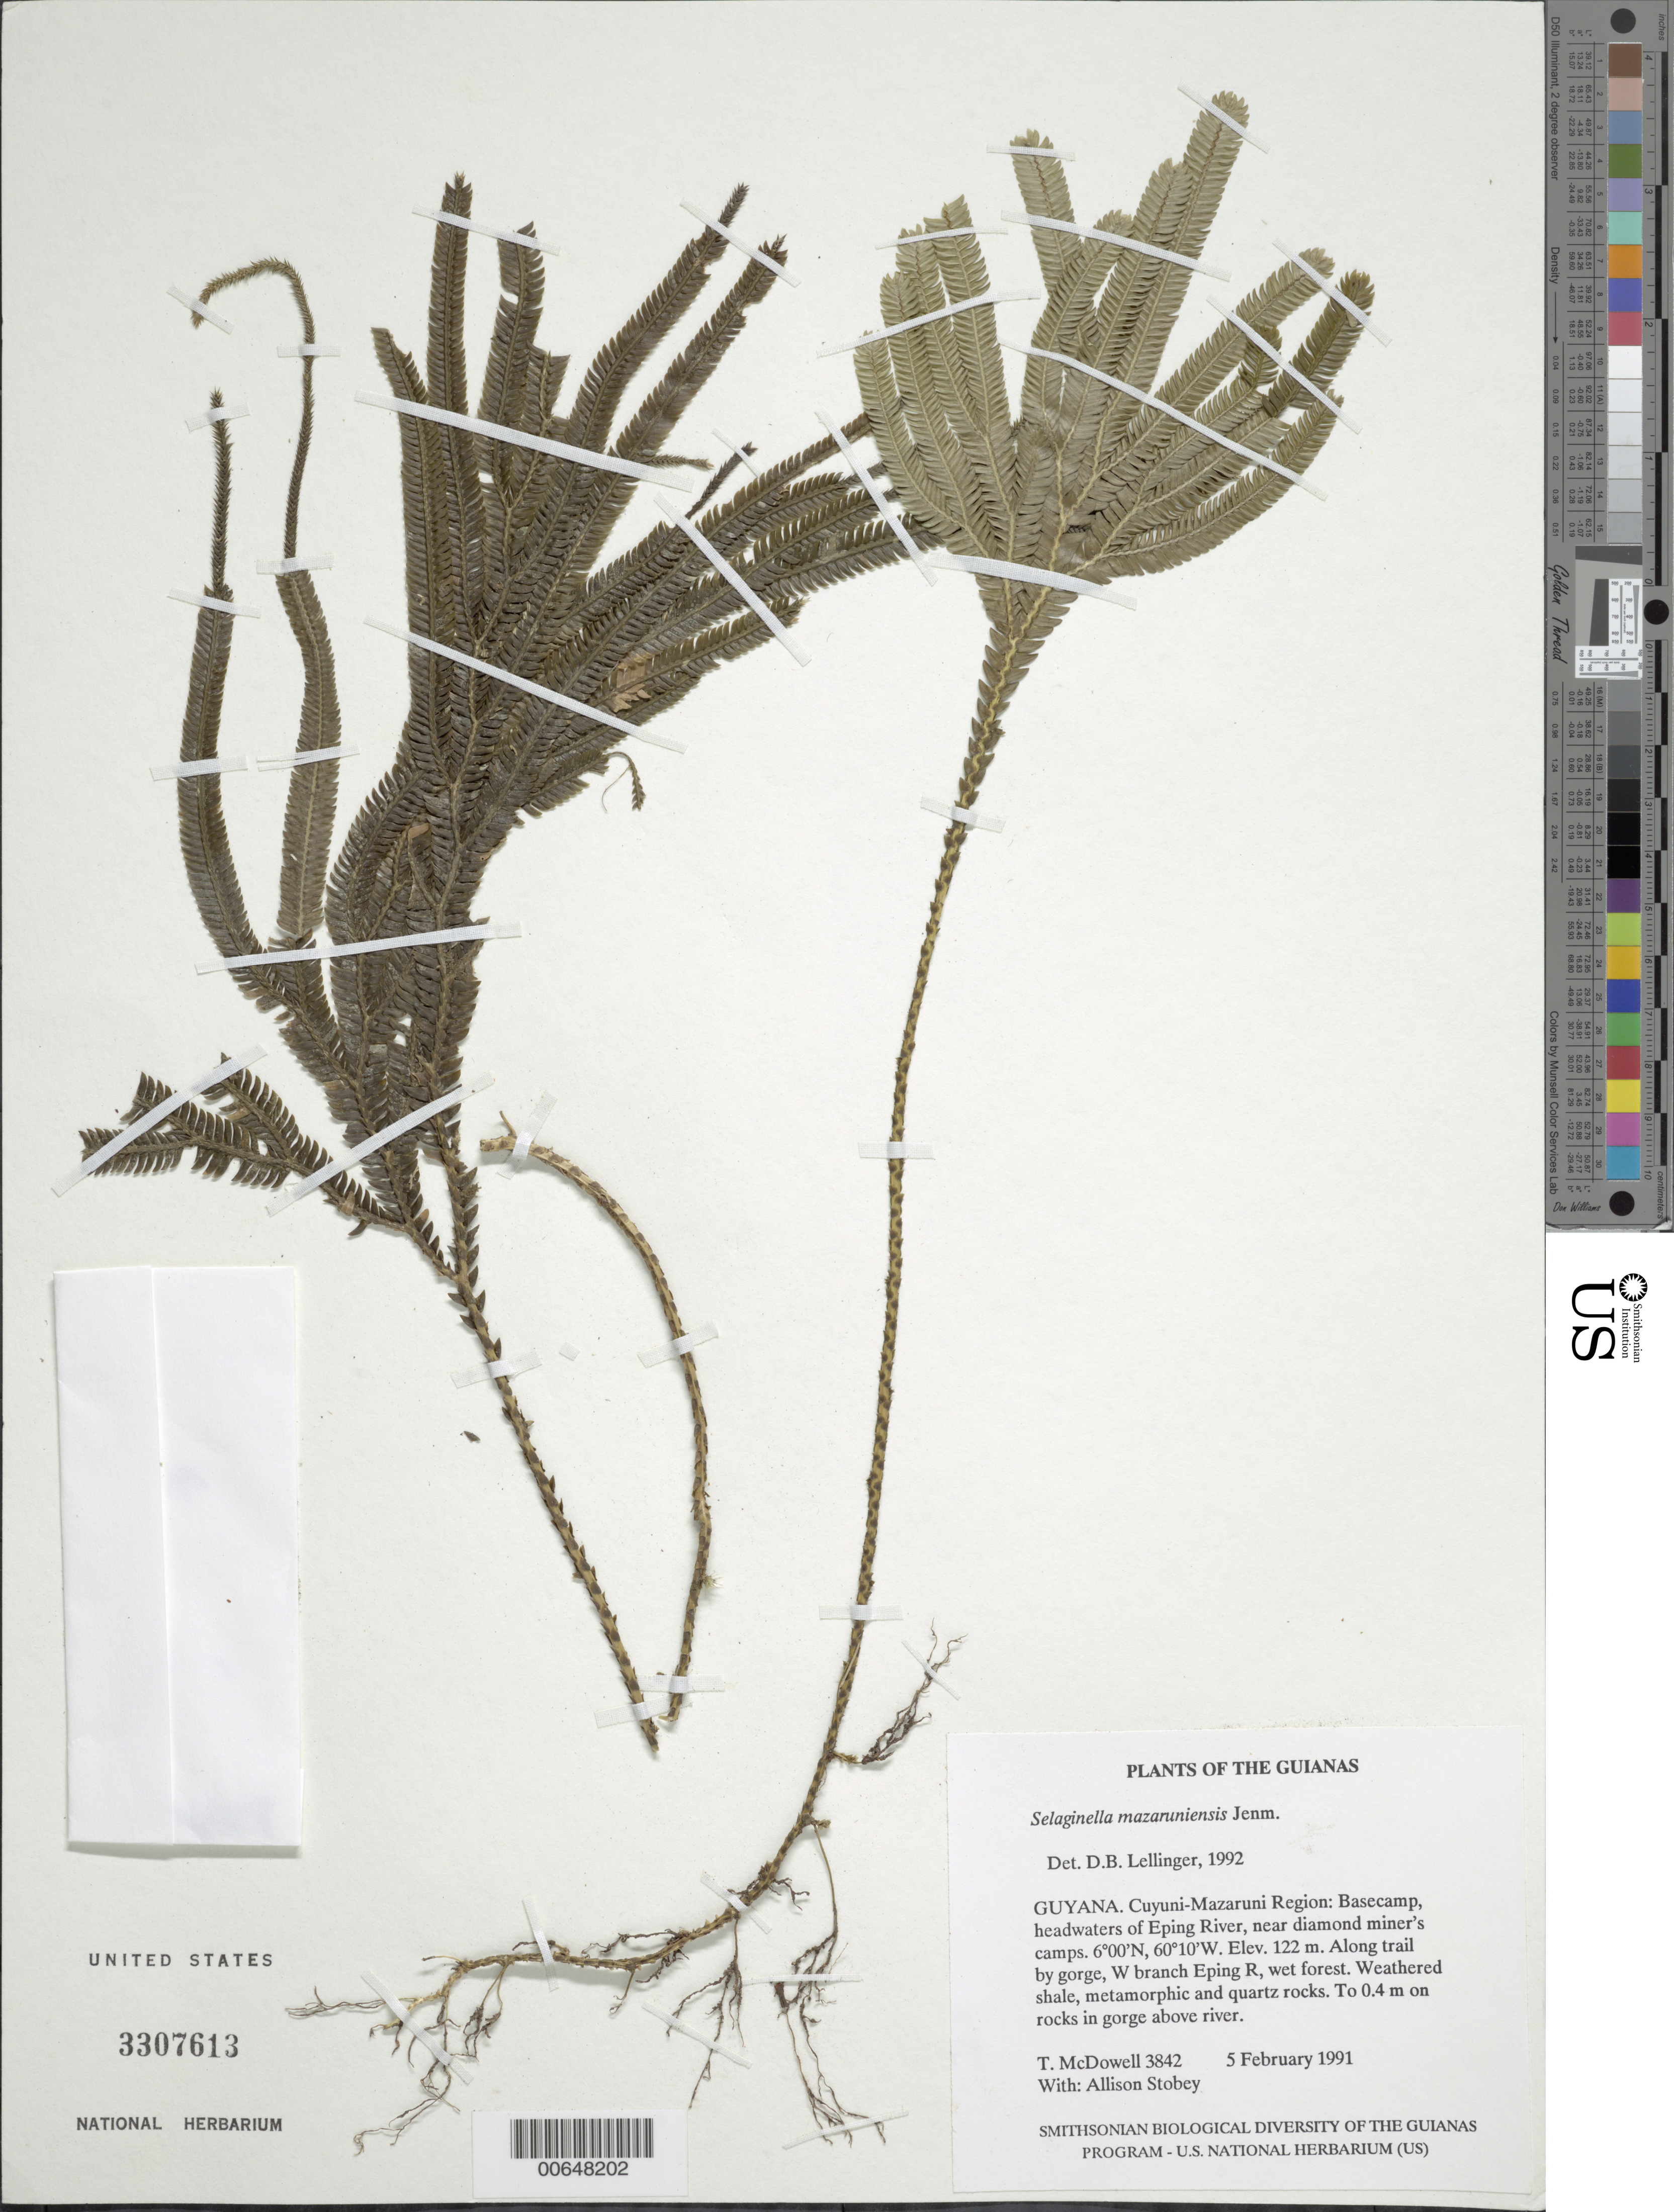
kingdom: Plantae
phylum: Tracheophyta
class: Lycopodiopsida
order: Selaginellales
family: Selaginellaceae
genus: Selaginella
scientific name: Selaginella mazaruniensis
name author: Jenman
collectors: T. McDowell & A. Stobey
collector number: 3842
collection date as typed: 5 February 1991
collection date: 1991-02-05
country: Guyana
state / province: Cuyuni-Mazaruni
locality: Basecamp near diamond miner's camps, along trail by gorge of Eping River W branch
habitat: Wet forest. Weathered shale, metamorphic and quartz rocks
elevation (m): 122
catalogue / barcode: US 3307613